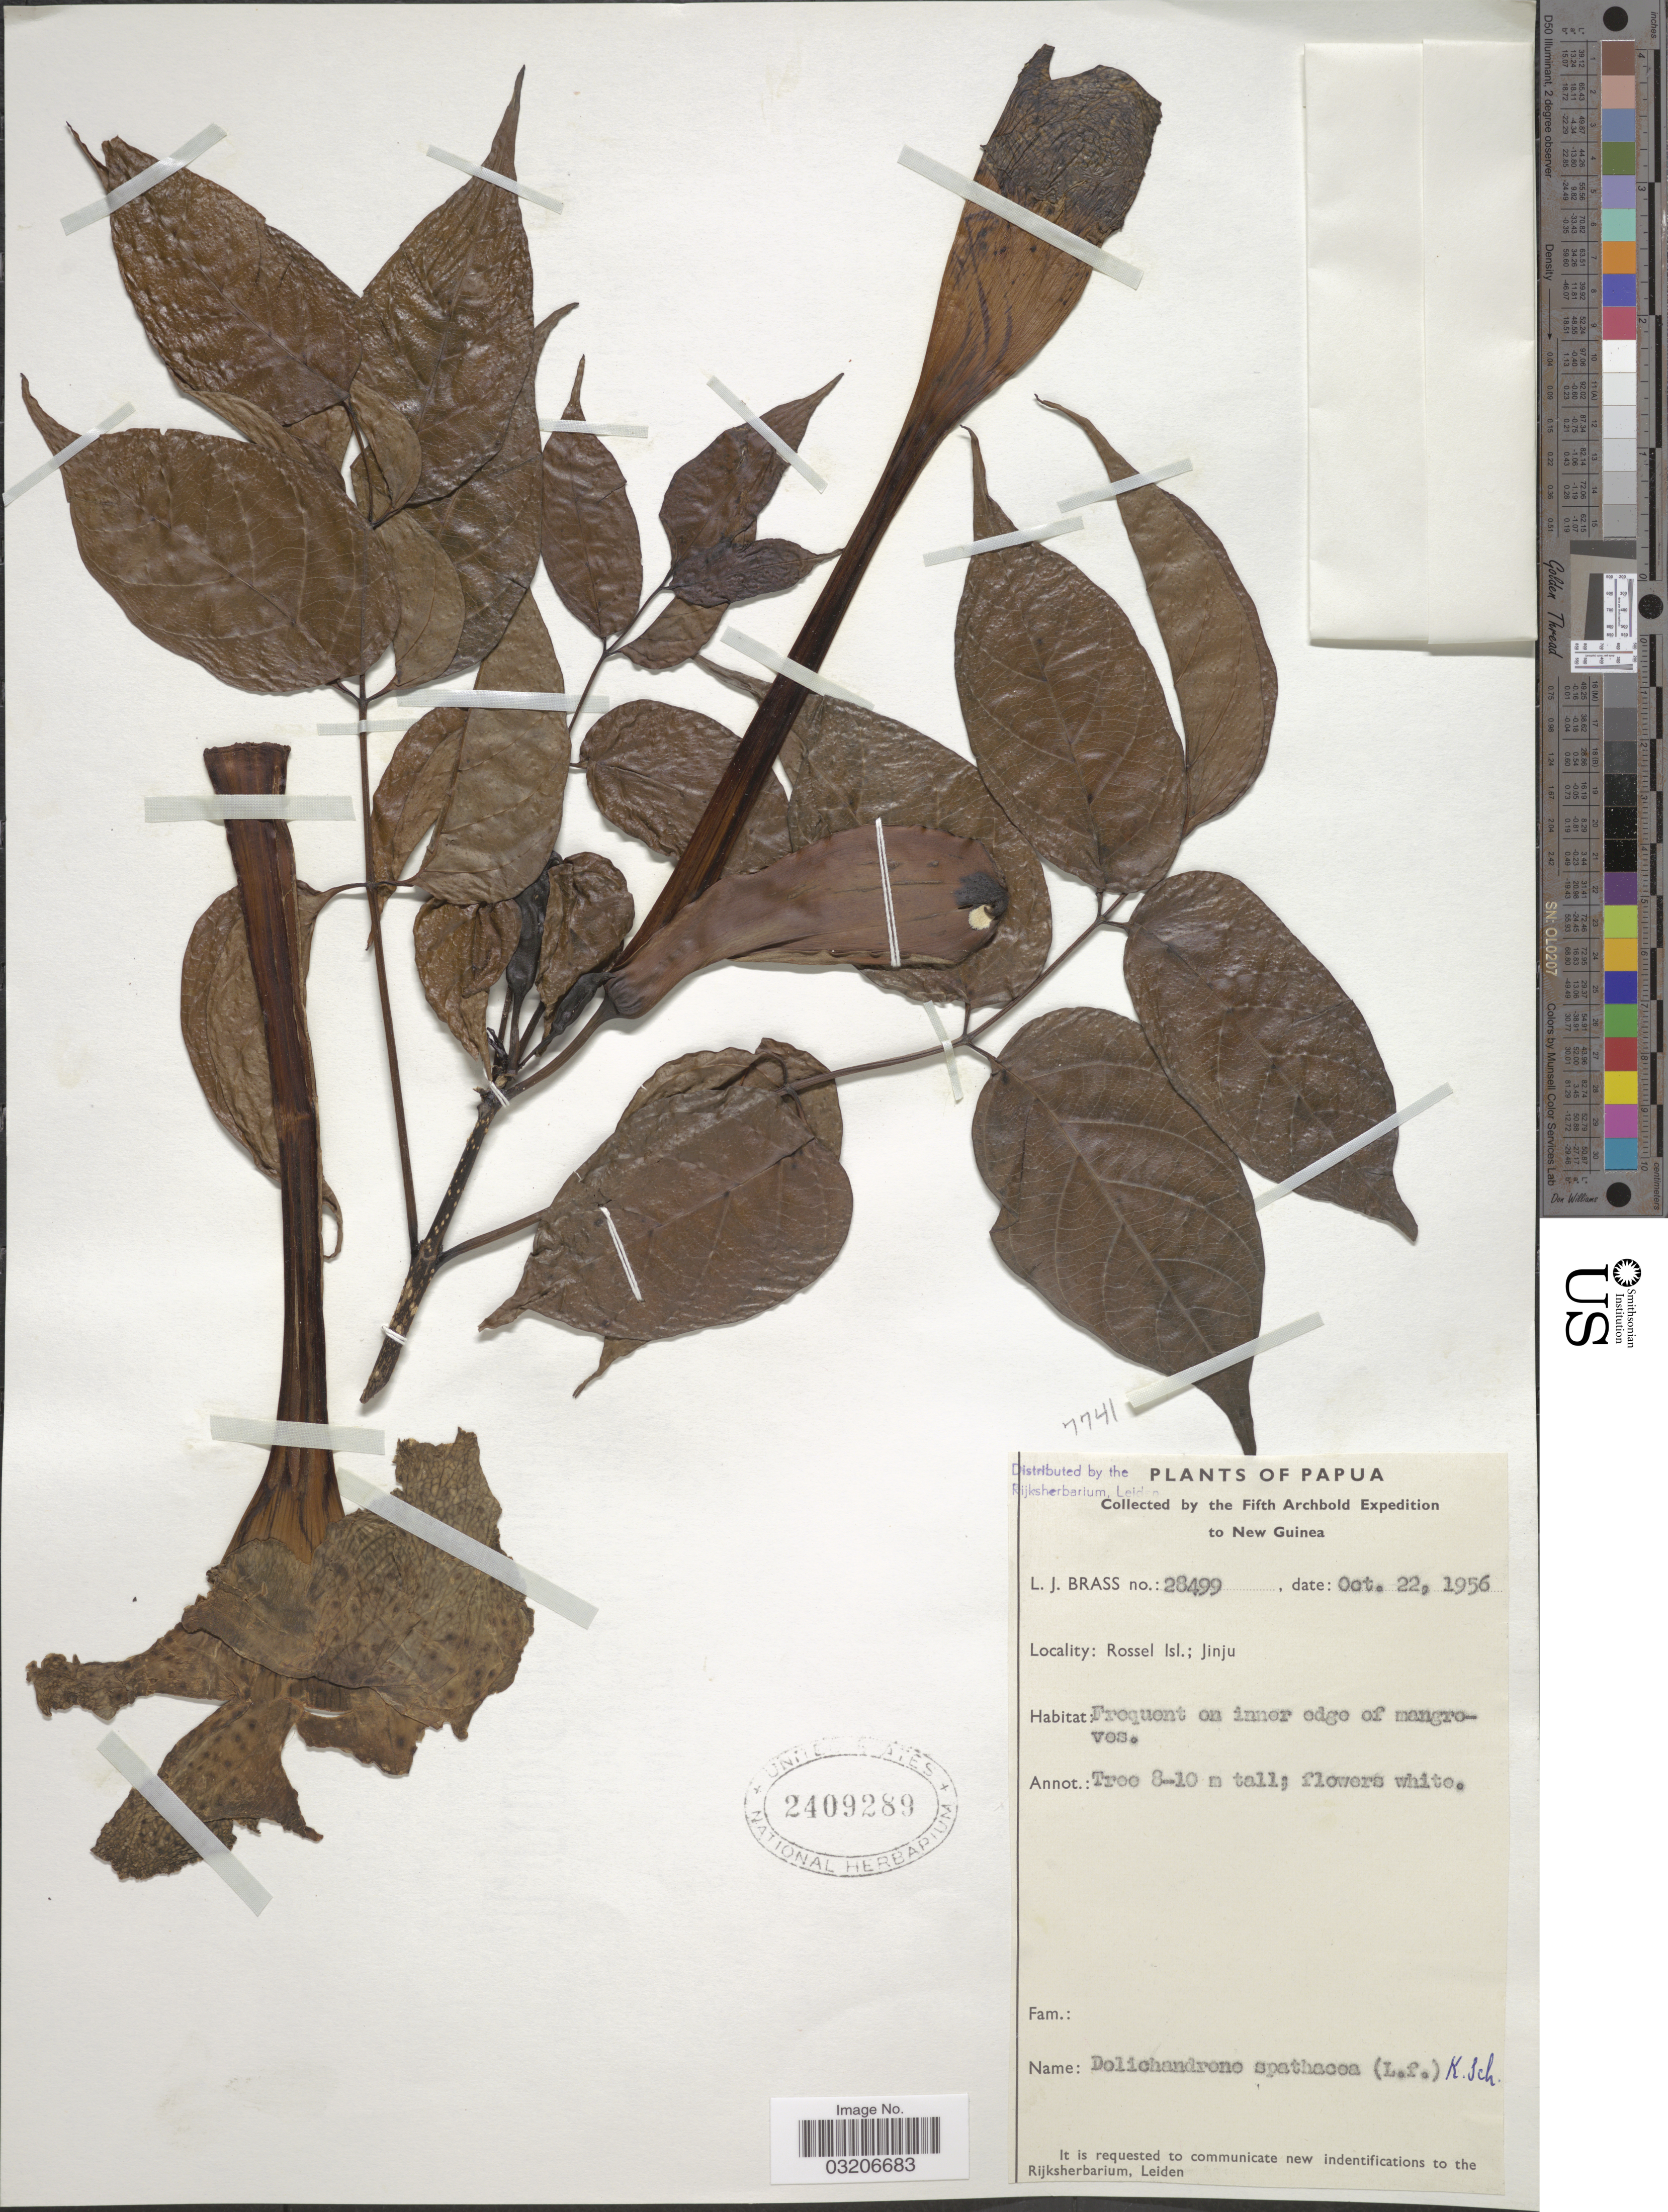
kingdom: Plantae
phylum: Tracheophyta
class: Magnoliopsida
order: Lamiales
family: Bignoniaceae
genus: Dolichandrone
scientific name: Dolichandrone spathacea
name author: (L. f.) K. Schum.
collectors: L. J. Brass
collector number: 28499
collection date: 1956-10-22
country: Papua New Guinea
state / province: Milne Bay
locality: Papua. New Guinea. Rossel Isl.: Jinju.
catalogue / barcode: US 2409289